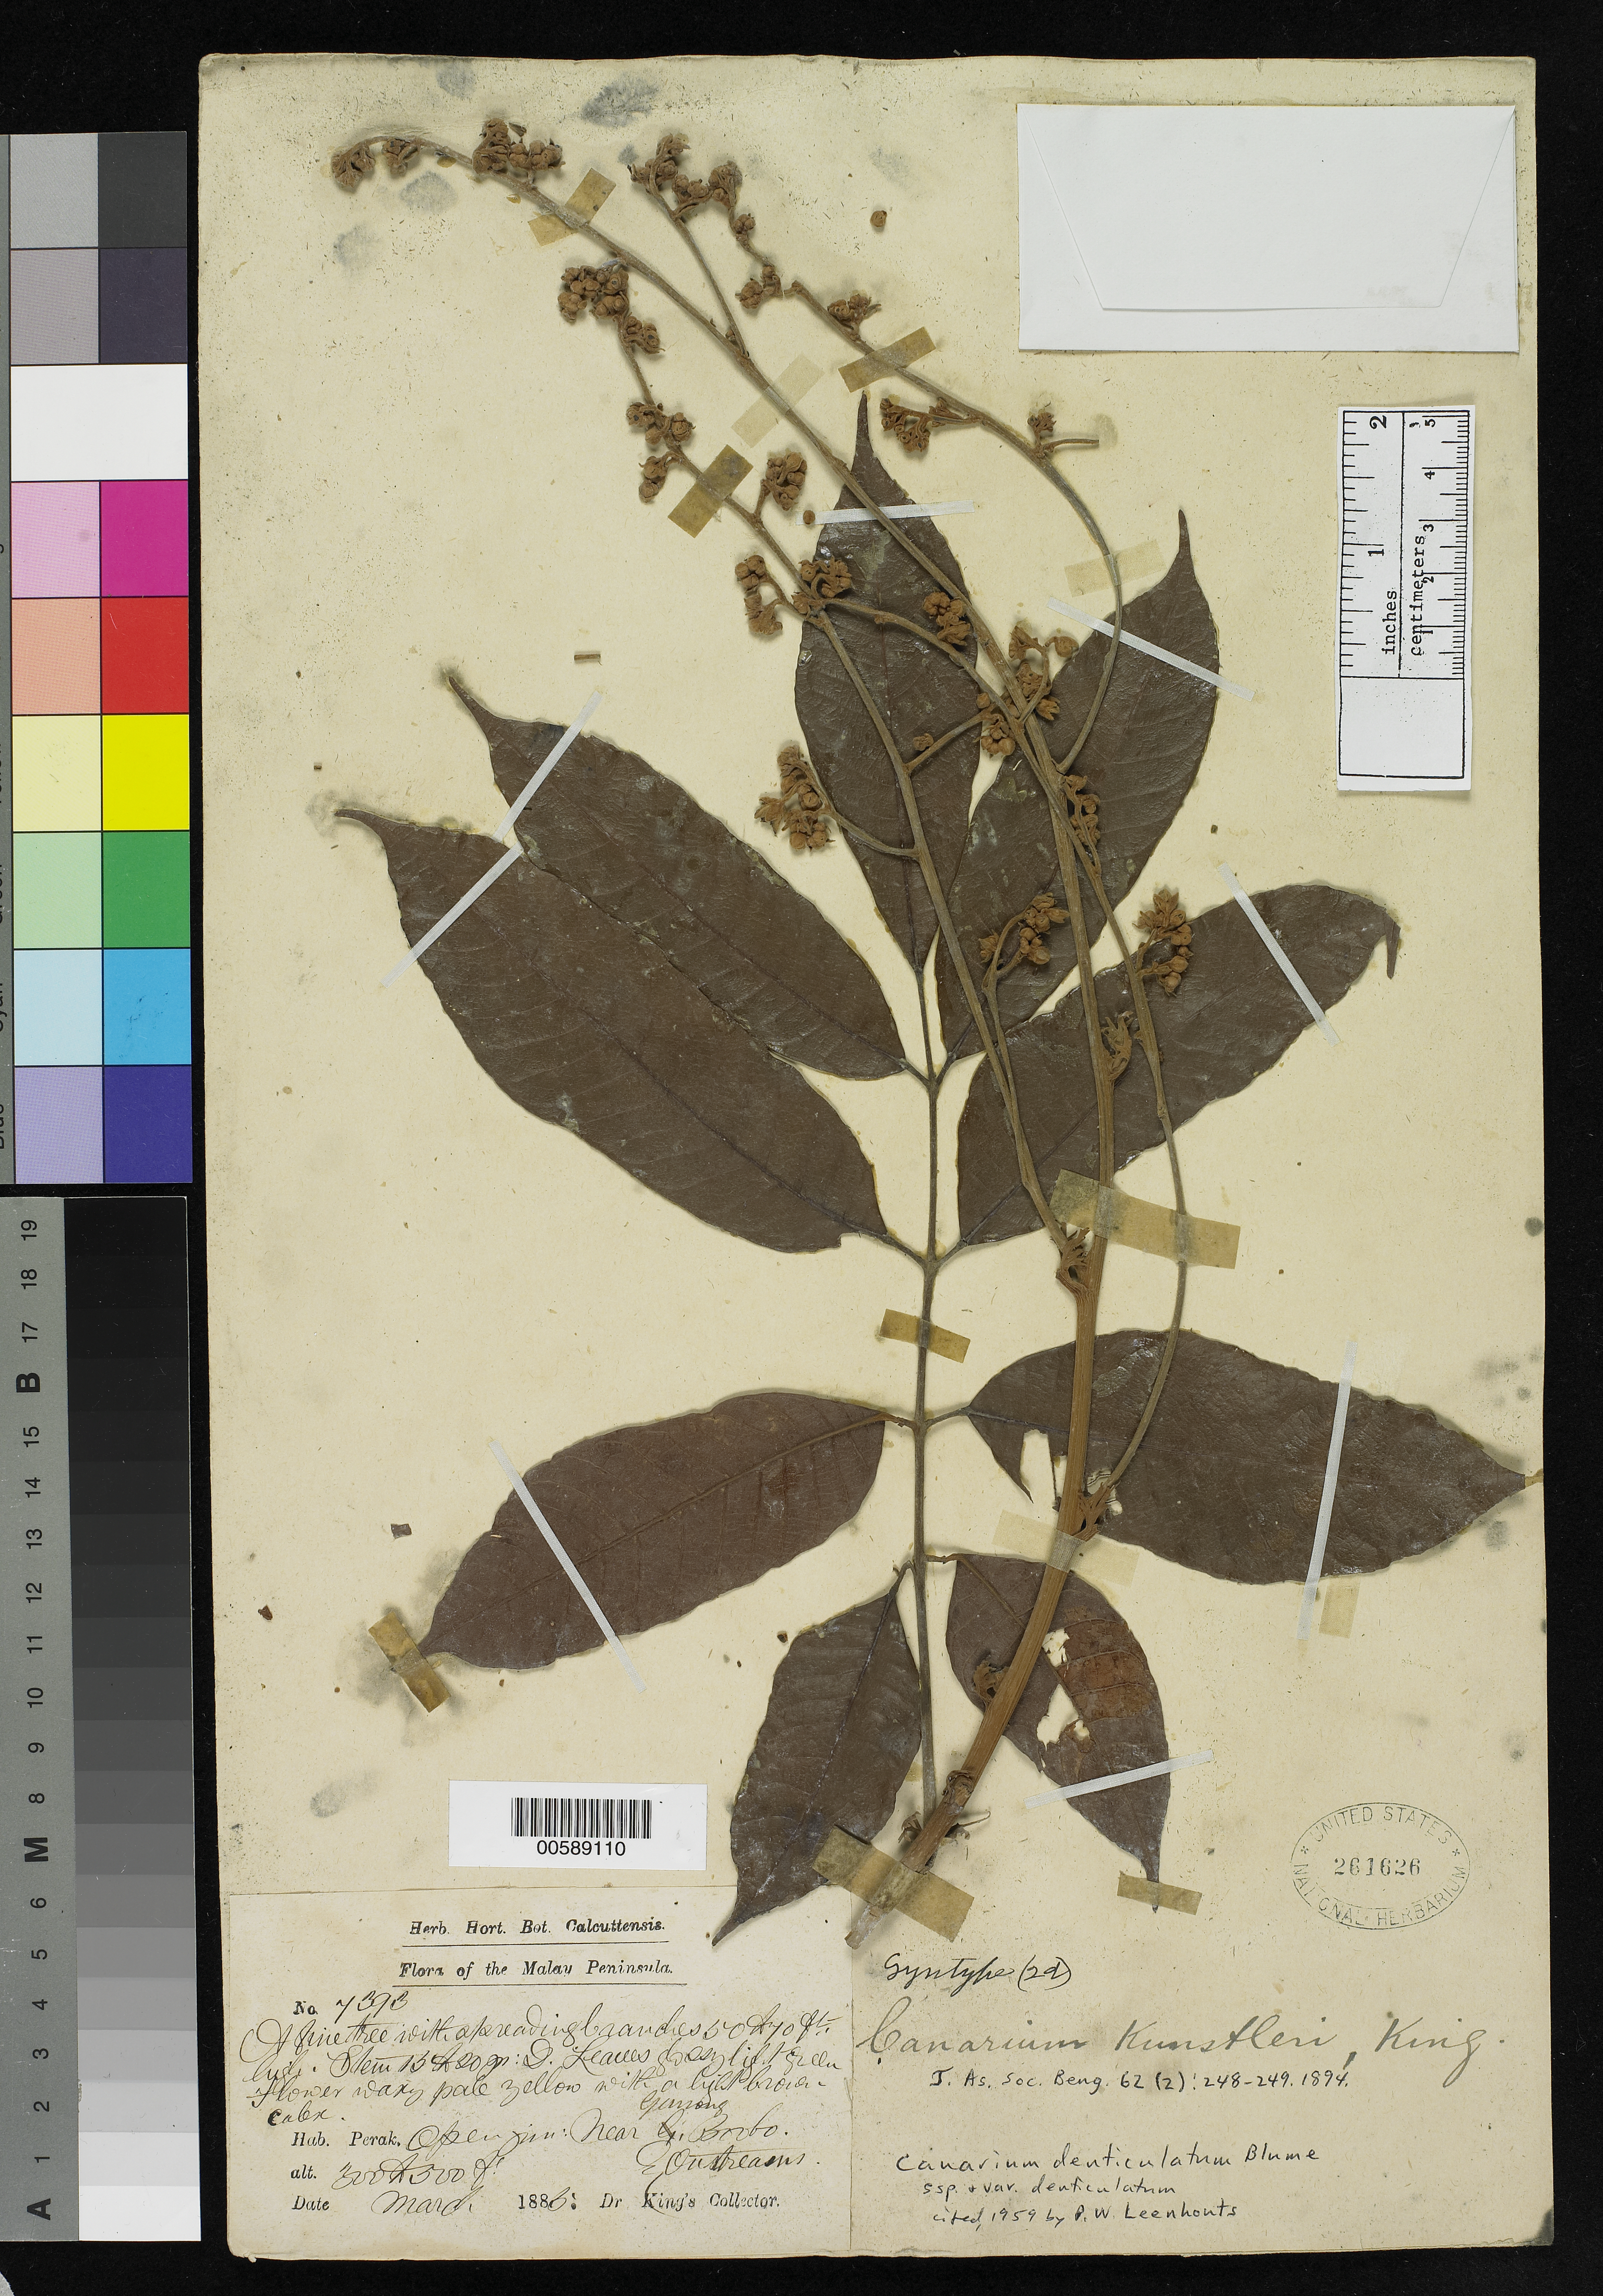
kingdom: Plantae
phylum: Tracheophyta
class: Magnoliopsida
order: Sapindales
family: Burseraceae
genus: Canarium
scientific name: Canarium kunstleri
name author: King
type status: Isosyntype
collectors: Dr. King's collector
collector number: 7393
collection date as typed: Mar 1886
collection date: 1886-03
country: Malaysia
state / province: Perak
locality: Near Boobo. [Malay Peninsula]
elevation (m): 91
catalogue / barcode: US 261626